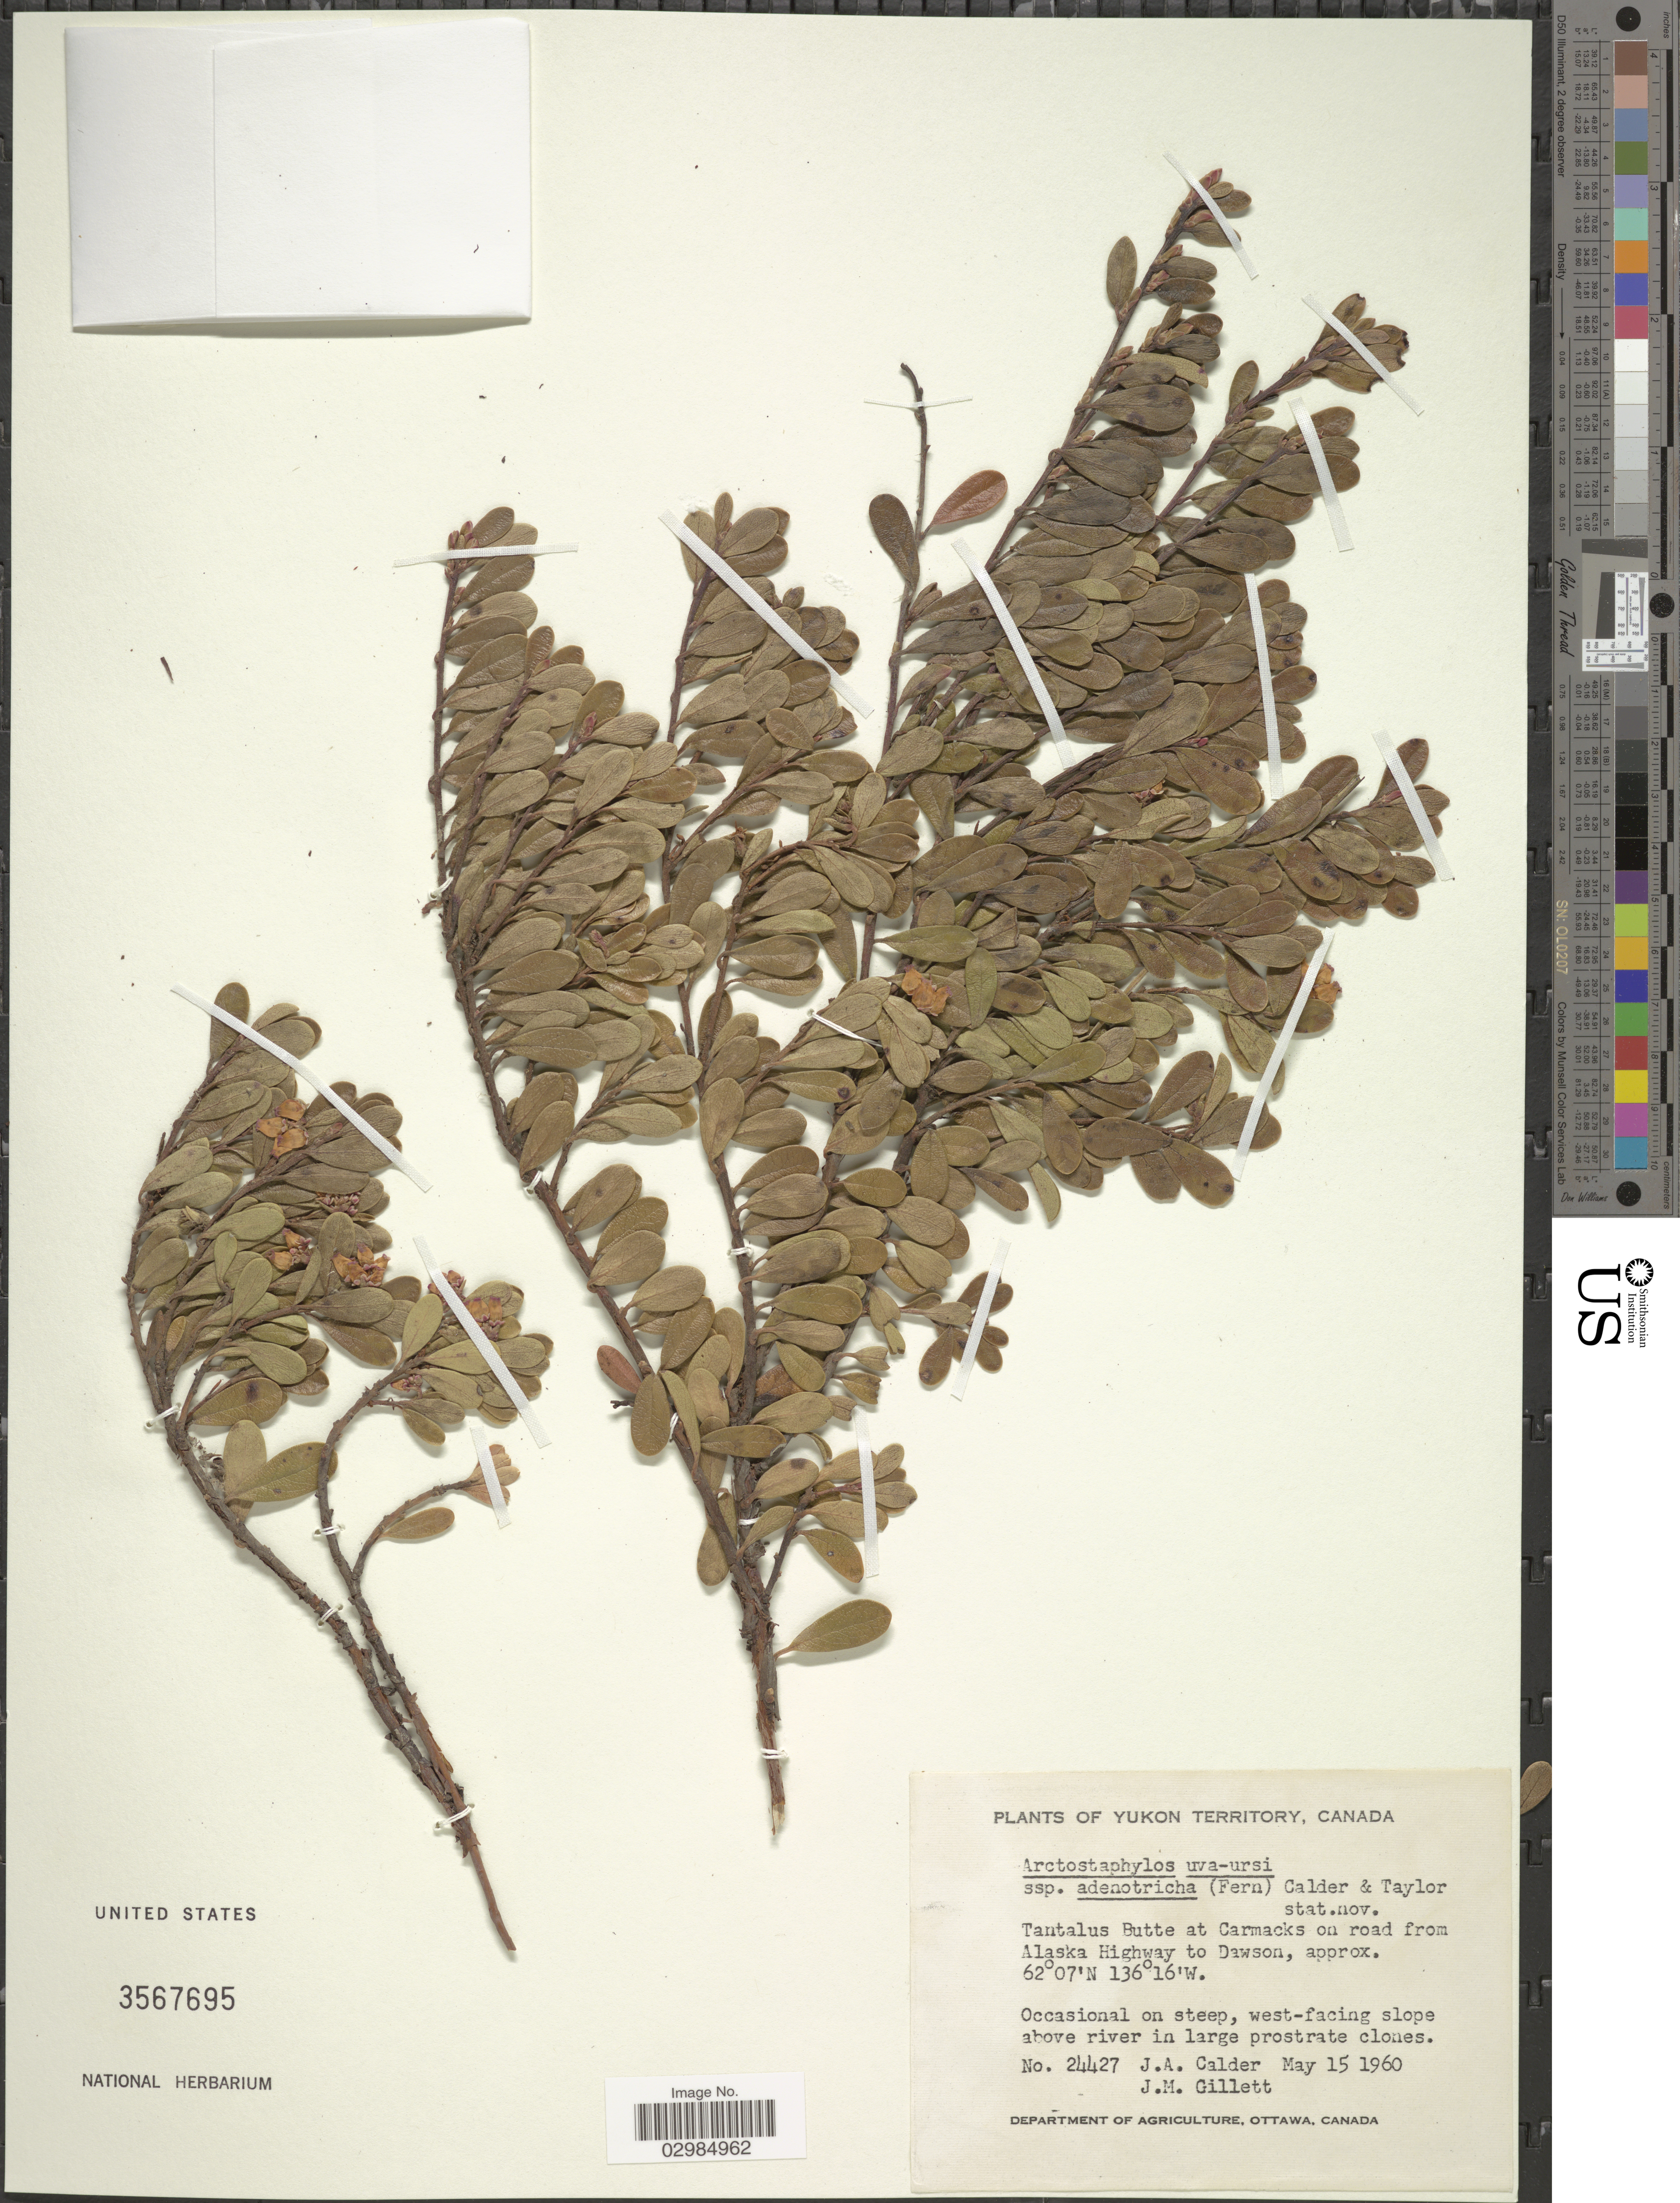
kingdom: Plantae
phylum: Tracheophyta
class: Magnoliopsida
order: Ericales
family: Ericaceae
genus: Arctostaphylos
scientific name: Arctostaphylos uva-ursi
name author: (L.) Spreng.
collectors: J. A. Calder & J. M. Gillett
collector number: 24427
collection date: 1960-05-15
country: Canada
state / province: Yukon Territory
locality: Tantalus Butte at Carmacks on road from Alaska Highway to Dawson.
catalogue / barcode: US 3567695